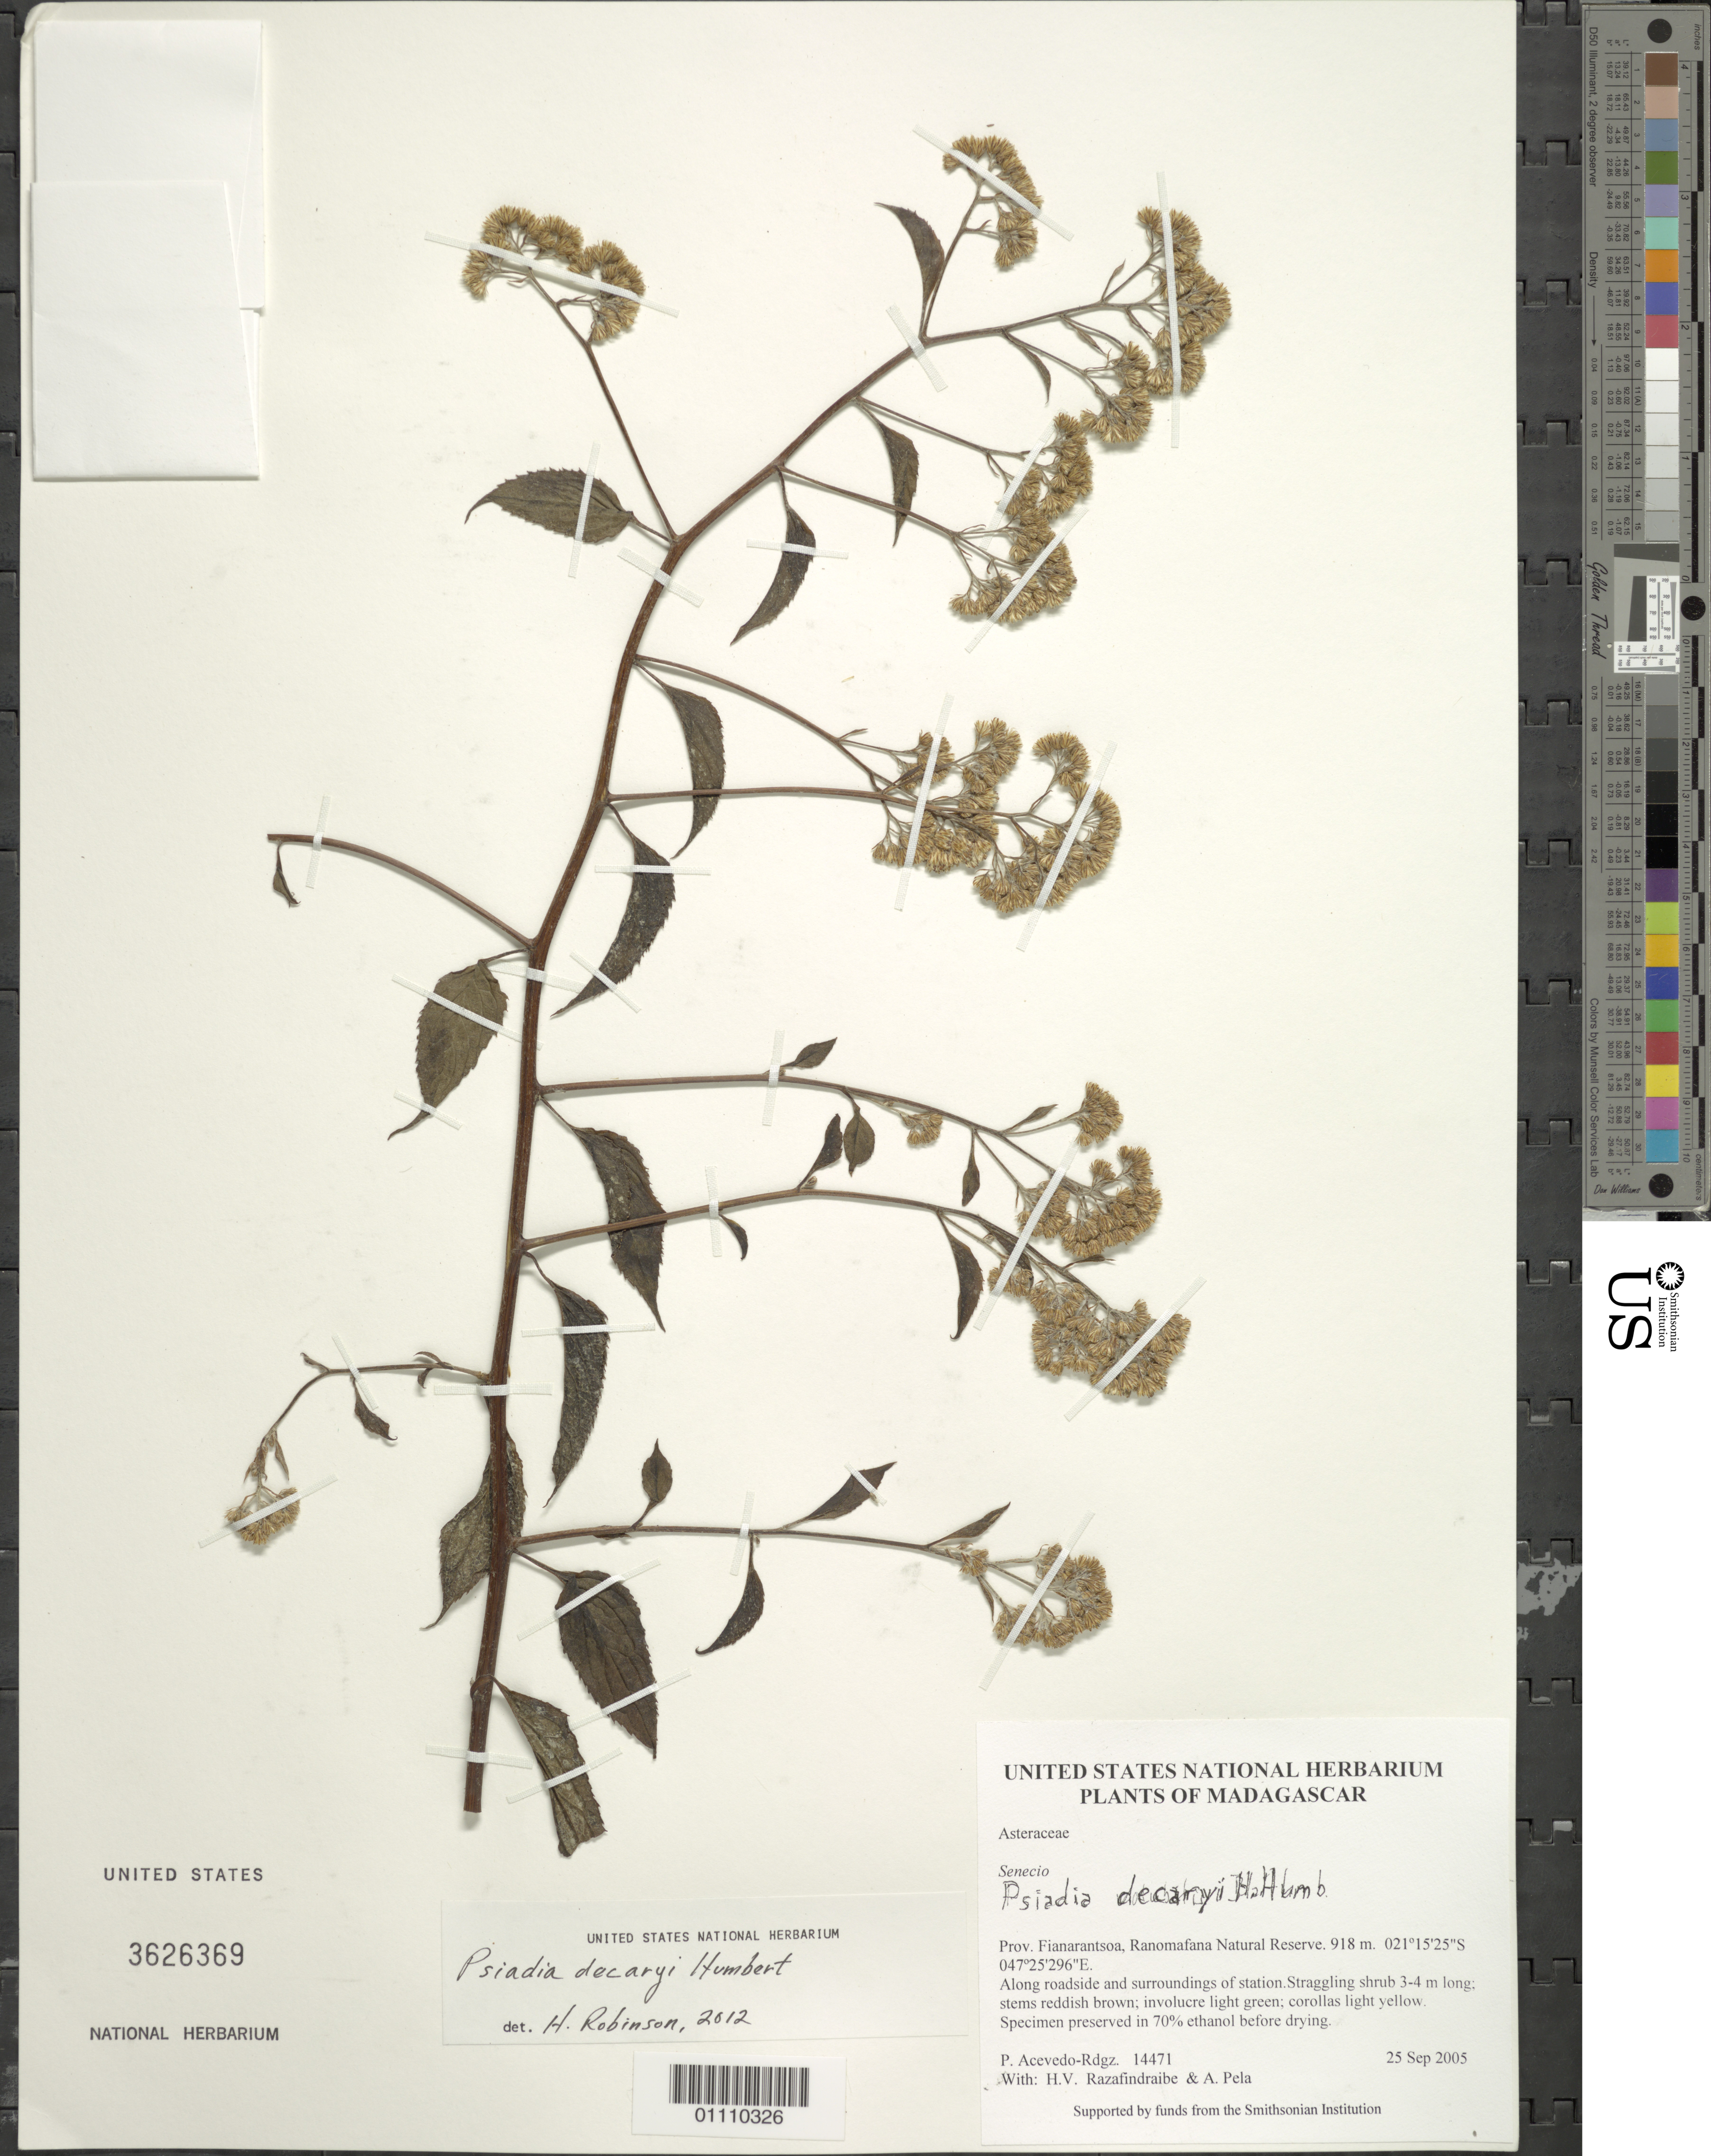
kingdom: Plantae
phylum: Tracheophyta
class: Magnoliopsida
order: Asterales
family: Asteraceae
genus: Psiadia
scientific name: Psiadia decaryi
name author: Humbert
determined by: Robinson, Harold E., (US)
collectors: P. Acevedo-Rodr., H. Razafindraibe & A. Pela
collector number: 14471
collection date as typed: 25 Sep 2005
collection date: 2005-09-25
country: Madagascar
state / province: Haute Matsiatra / Vatovavy Fitovinany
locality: Prov. Fianarantsoa, Ranomafana Natural Reserve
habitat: Along roadside and surroundings of station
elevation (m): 918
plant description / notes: US, NY, K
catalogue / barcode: US 3626369